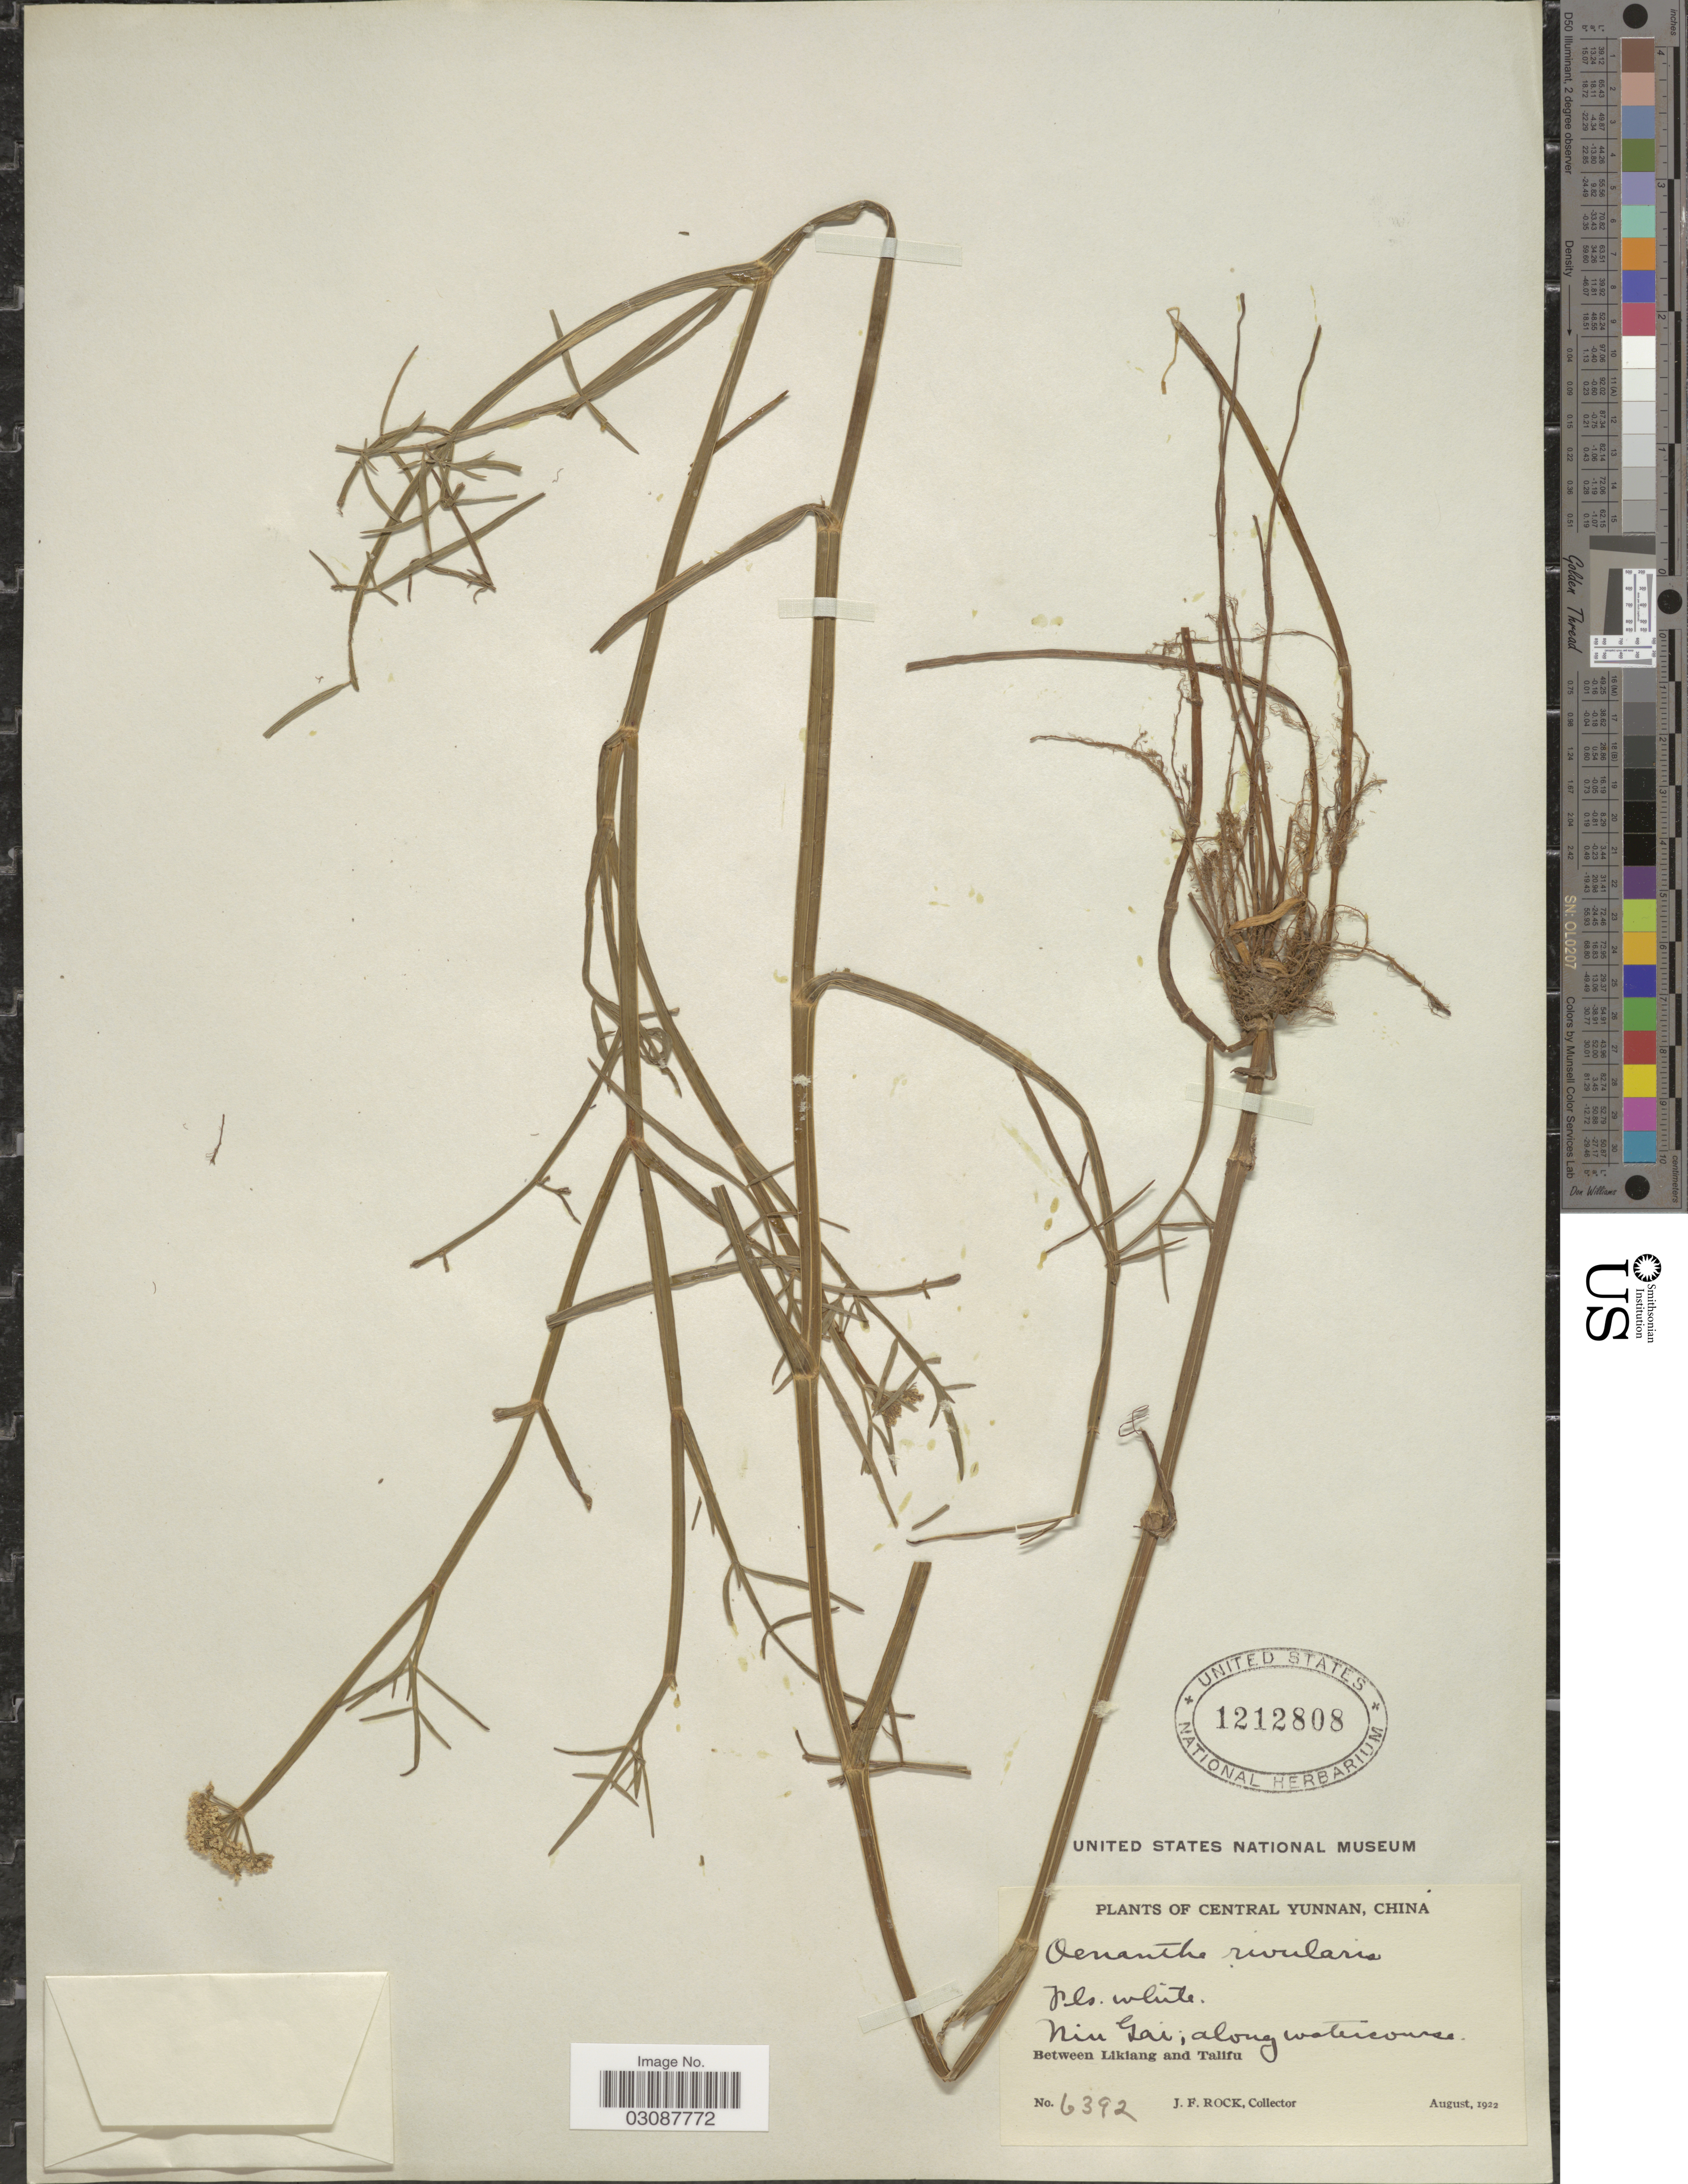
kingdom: Plantae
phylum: Tracheophyta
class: Magnoliopsida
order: Apiales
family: Apiaceae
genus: Oenanthe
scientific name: Oenanthe rivularis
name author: Dunn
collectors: J. Rock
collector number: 6392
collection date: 1922-08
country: China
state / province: Yunnan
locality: Central Yunnan, China, Niu Gai, along watercourse, Between Likiang and Talifu.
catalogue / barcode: US 1212808